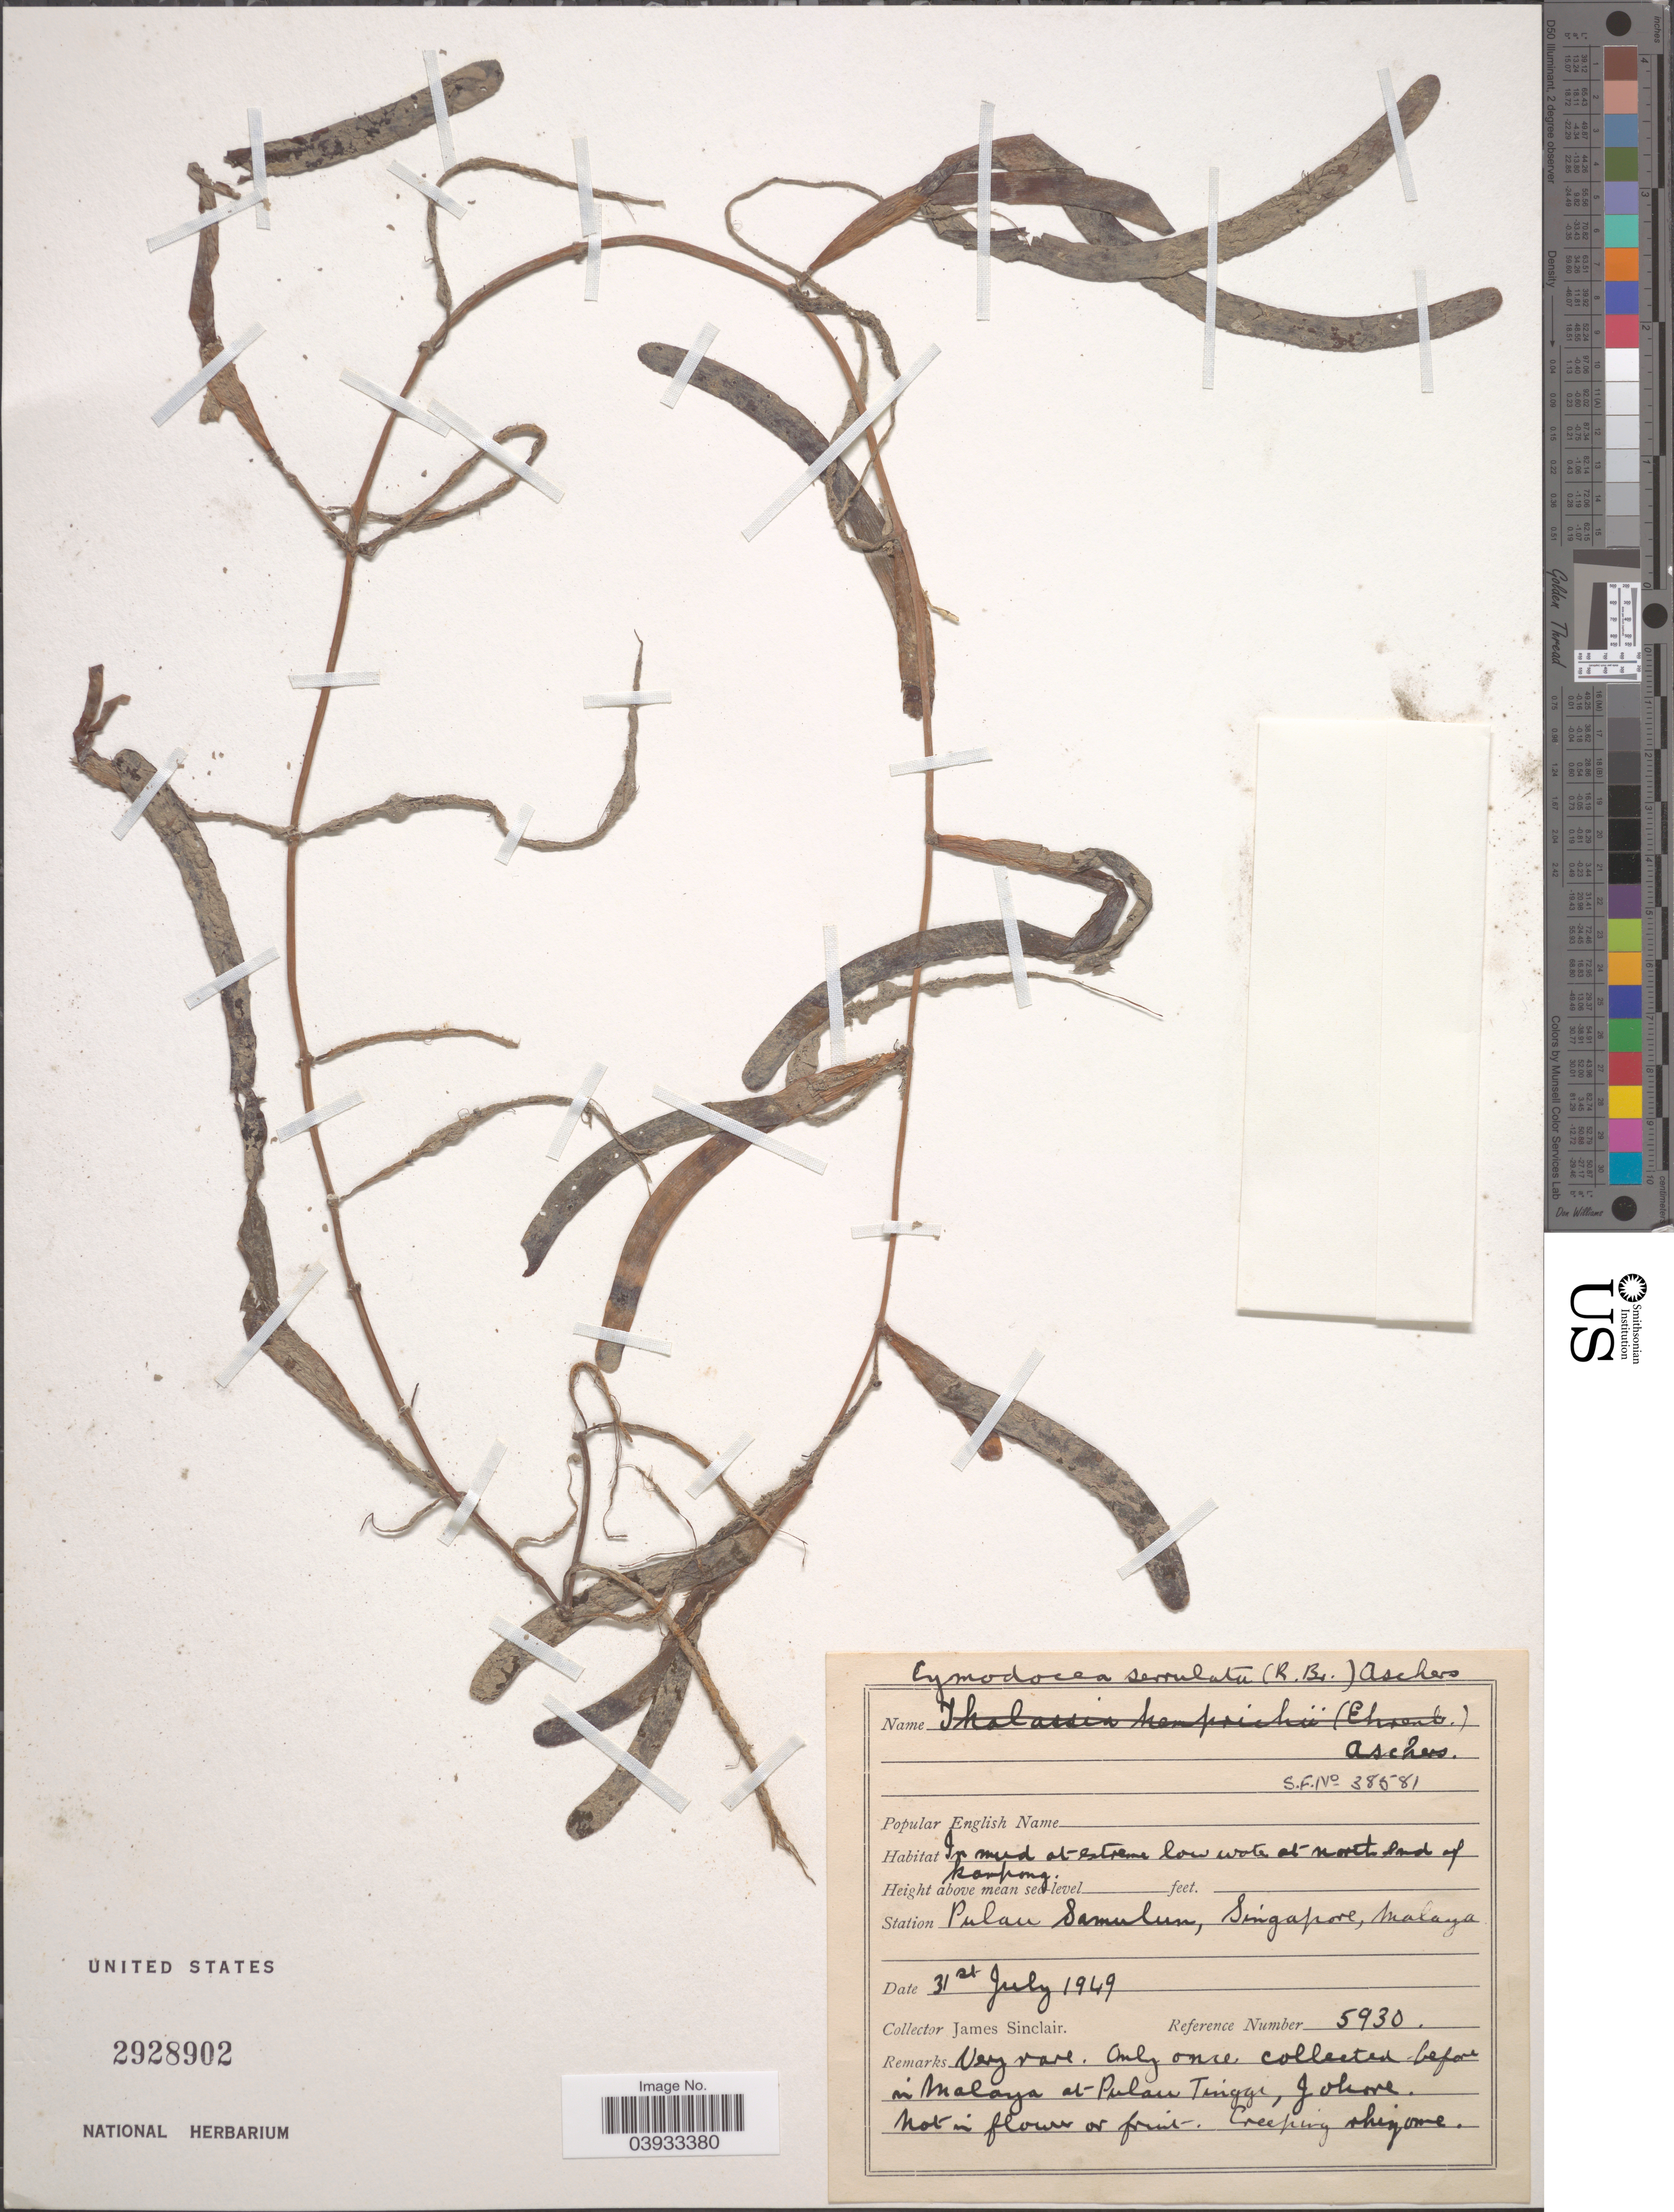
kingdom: Plantae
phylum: Tracheophyta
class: Liliopsida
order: Alismatales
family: Cymodoceaceae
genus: Cymodocea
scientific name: Cymodocea serrulata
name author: (R. Br.) Magnus & Ashers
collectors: J. Sinclair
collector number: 5930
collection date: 1949-07-31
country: Singapore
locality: Station Pulau Samulun, Malaya.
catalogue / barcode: US 2928902